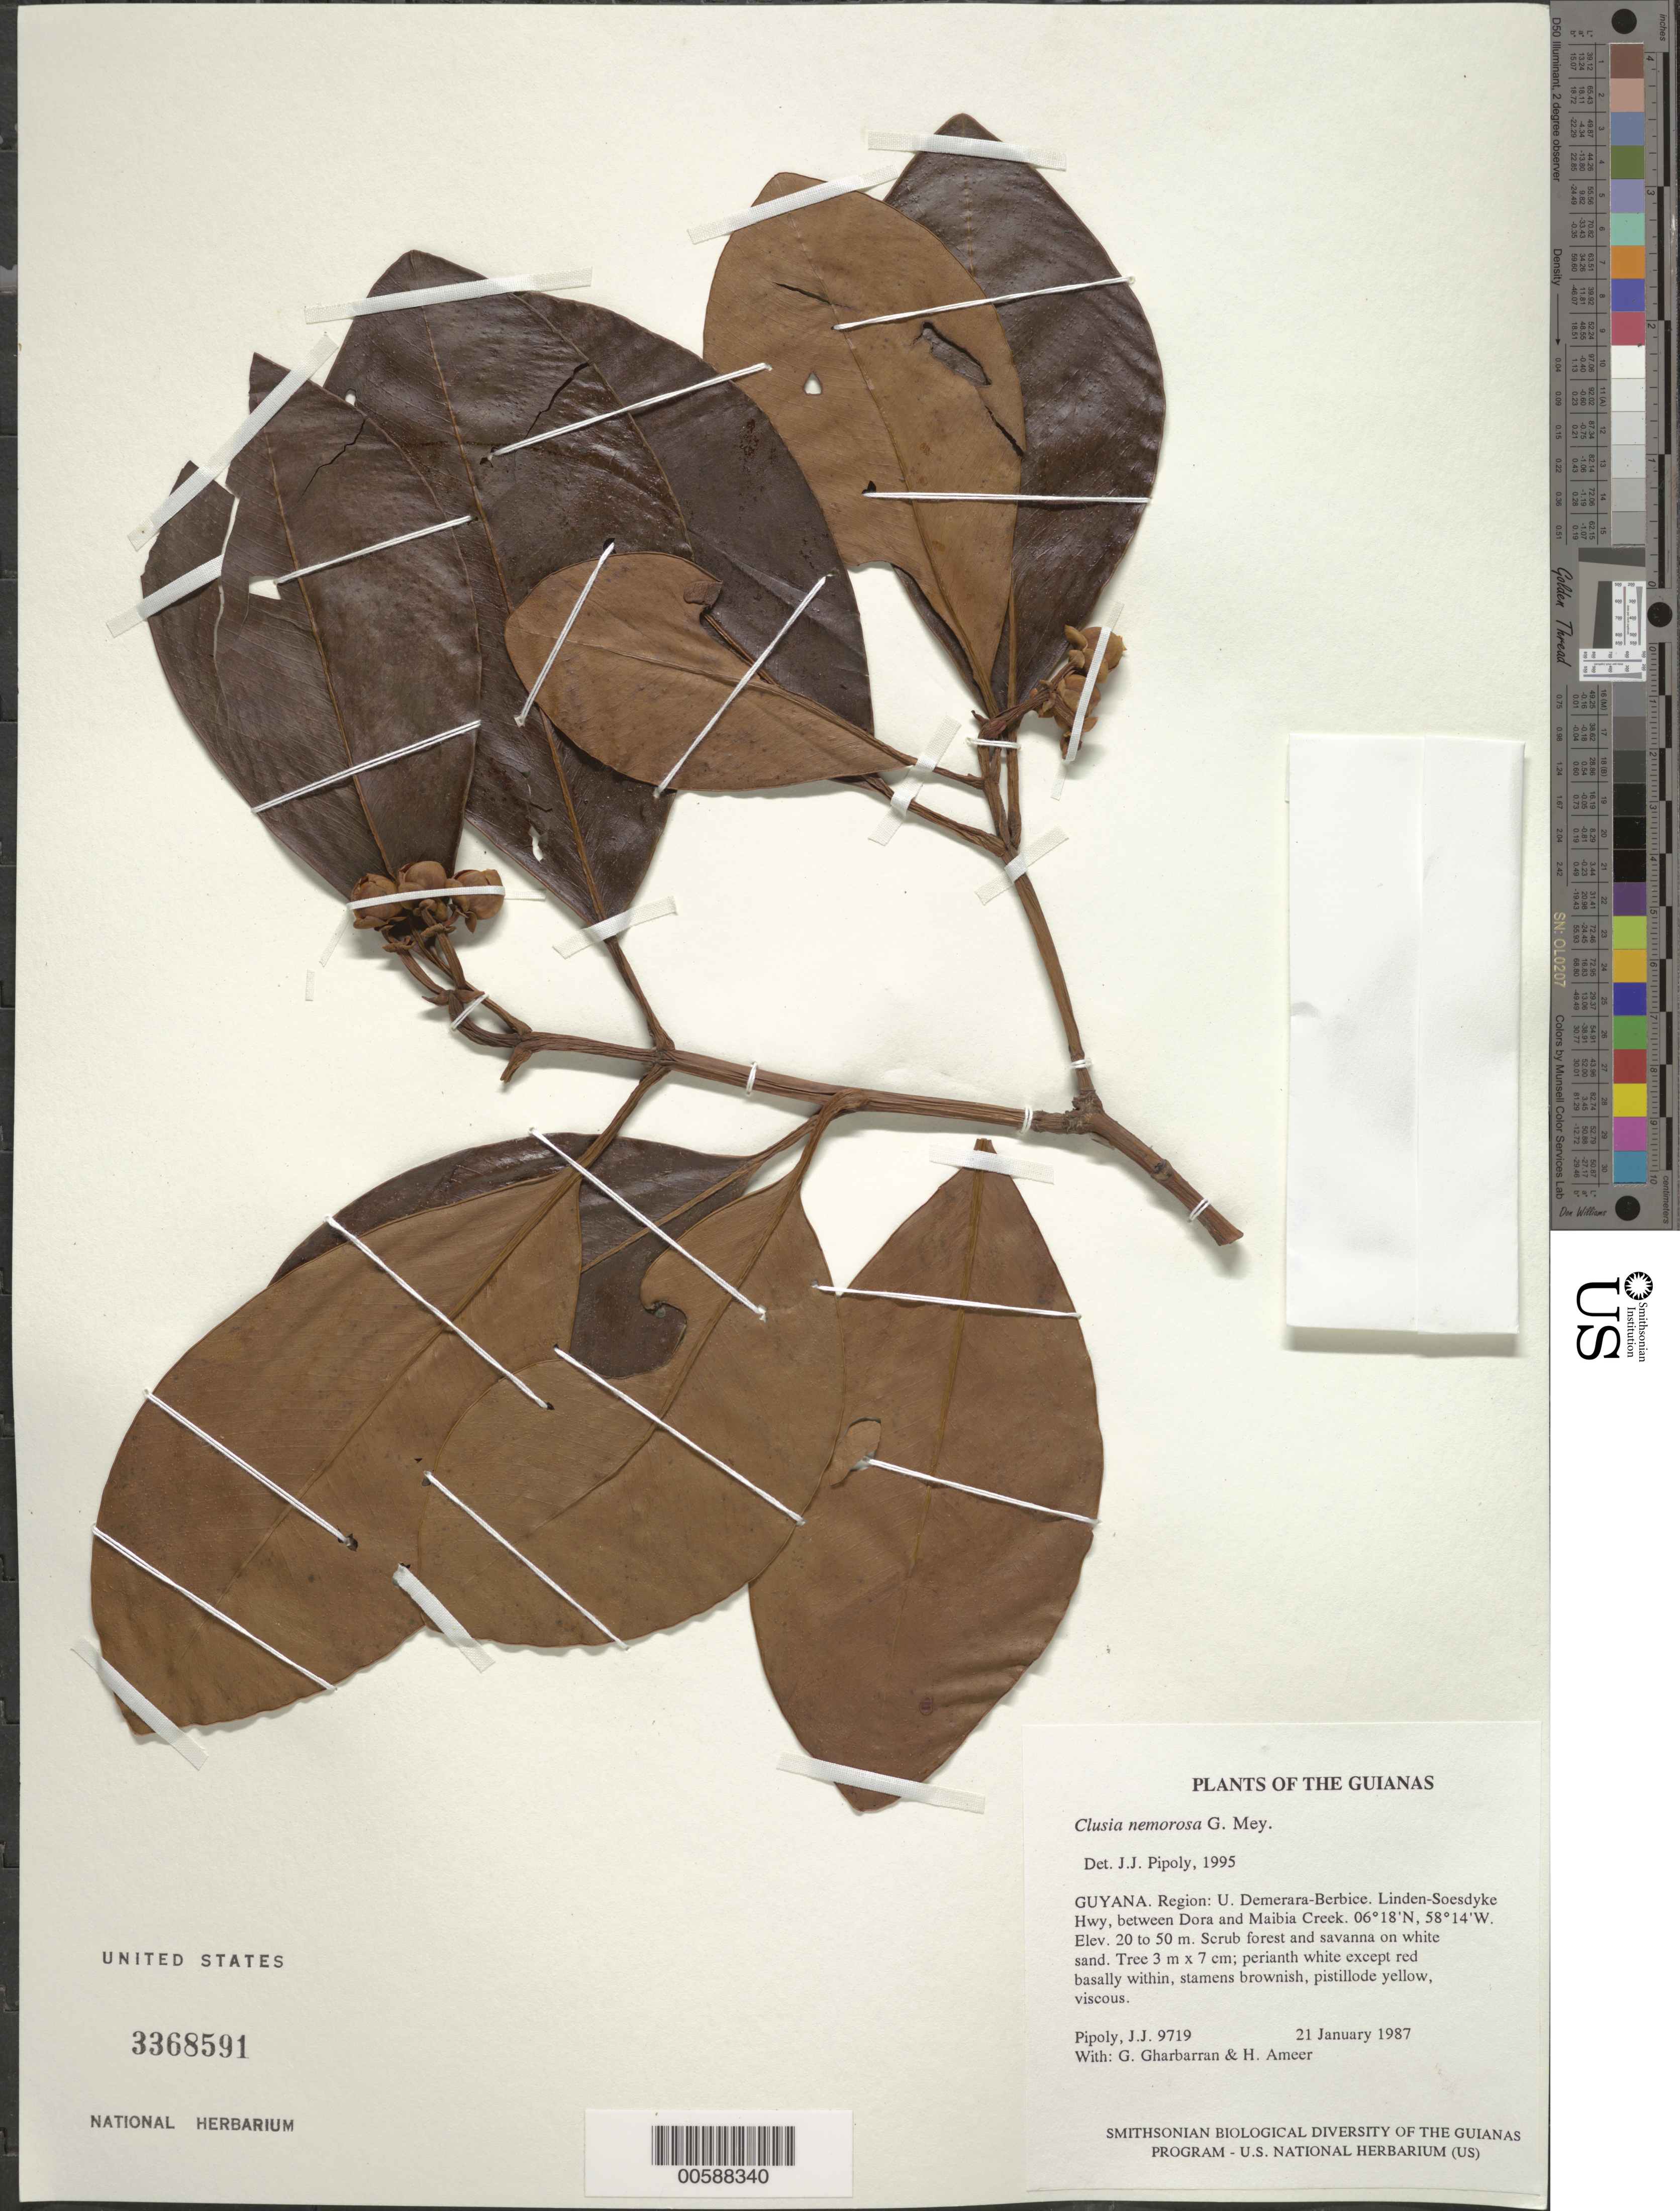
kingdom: Plantae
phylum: Tracheophyta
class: Magnoliopsida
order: Malpighiales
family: Clusiaceae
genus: Clusia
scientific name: Clusia nemorosa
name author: G. Mey.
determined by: Pipoly, J. J., III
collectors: J. J. Pipoly, G. Gharbarran & H. Ameer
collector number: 9719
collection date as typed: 21 January 1987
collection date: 1987-01-21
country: Guyana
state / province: U. Demerara-Berbice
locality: Linden-Soesdyke Hwy, between Dora and Maibia Creek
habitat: Scrub forest and savanna on white sand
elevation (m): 20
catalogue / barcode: US 3368591